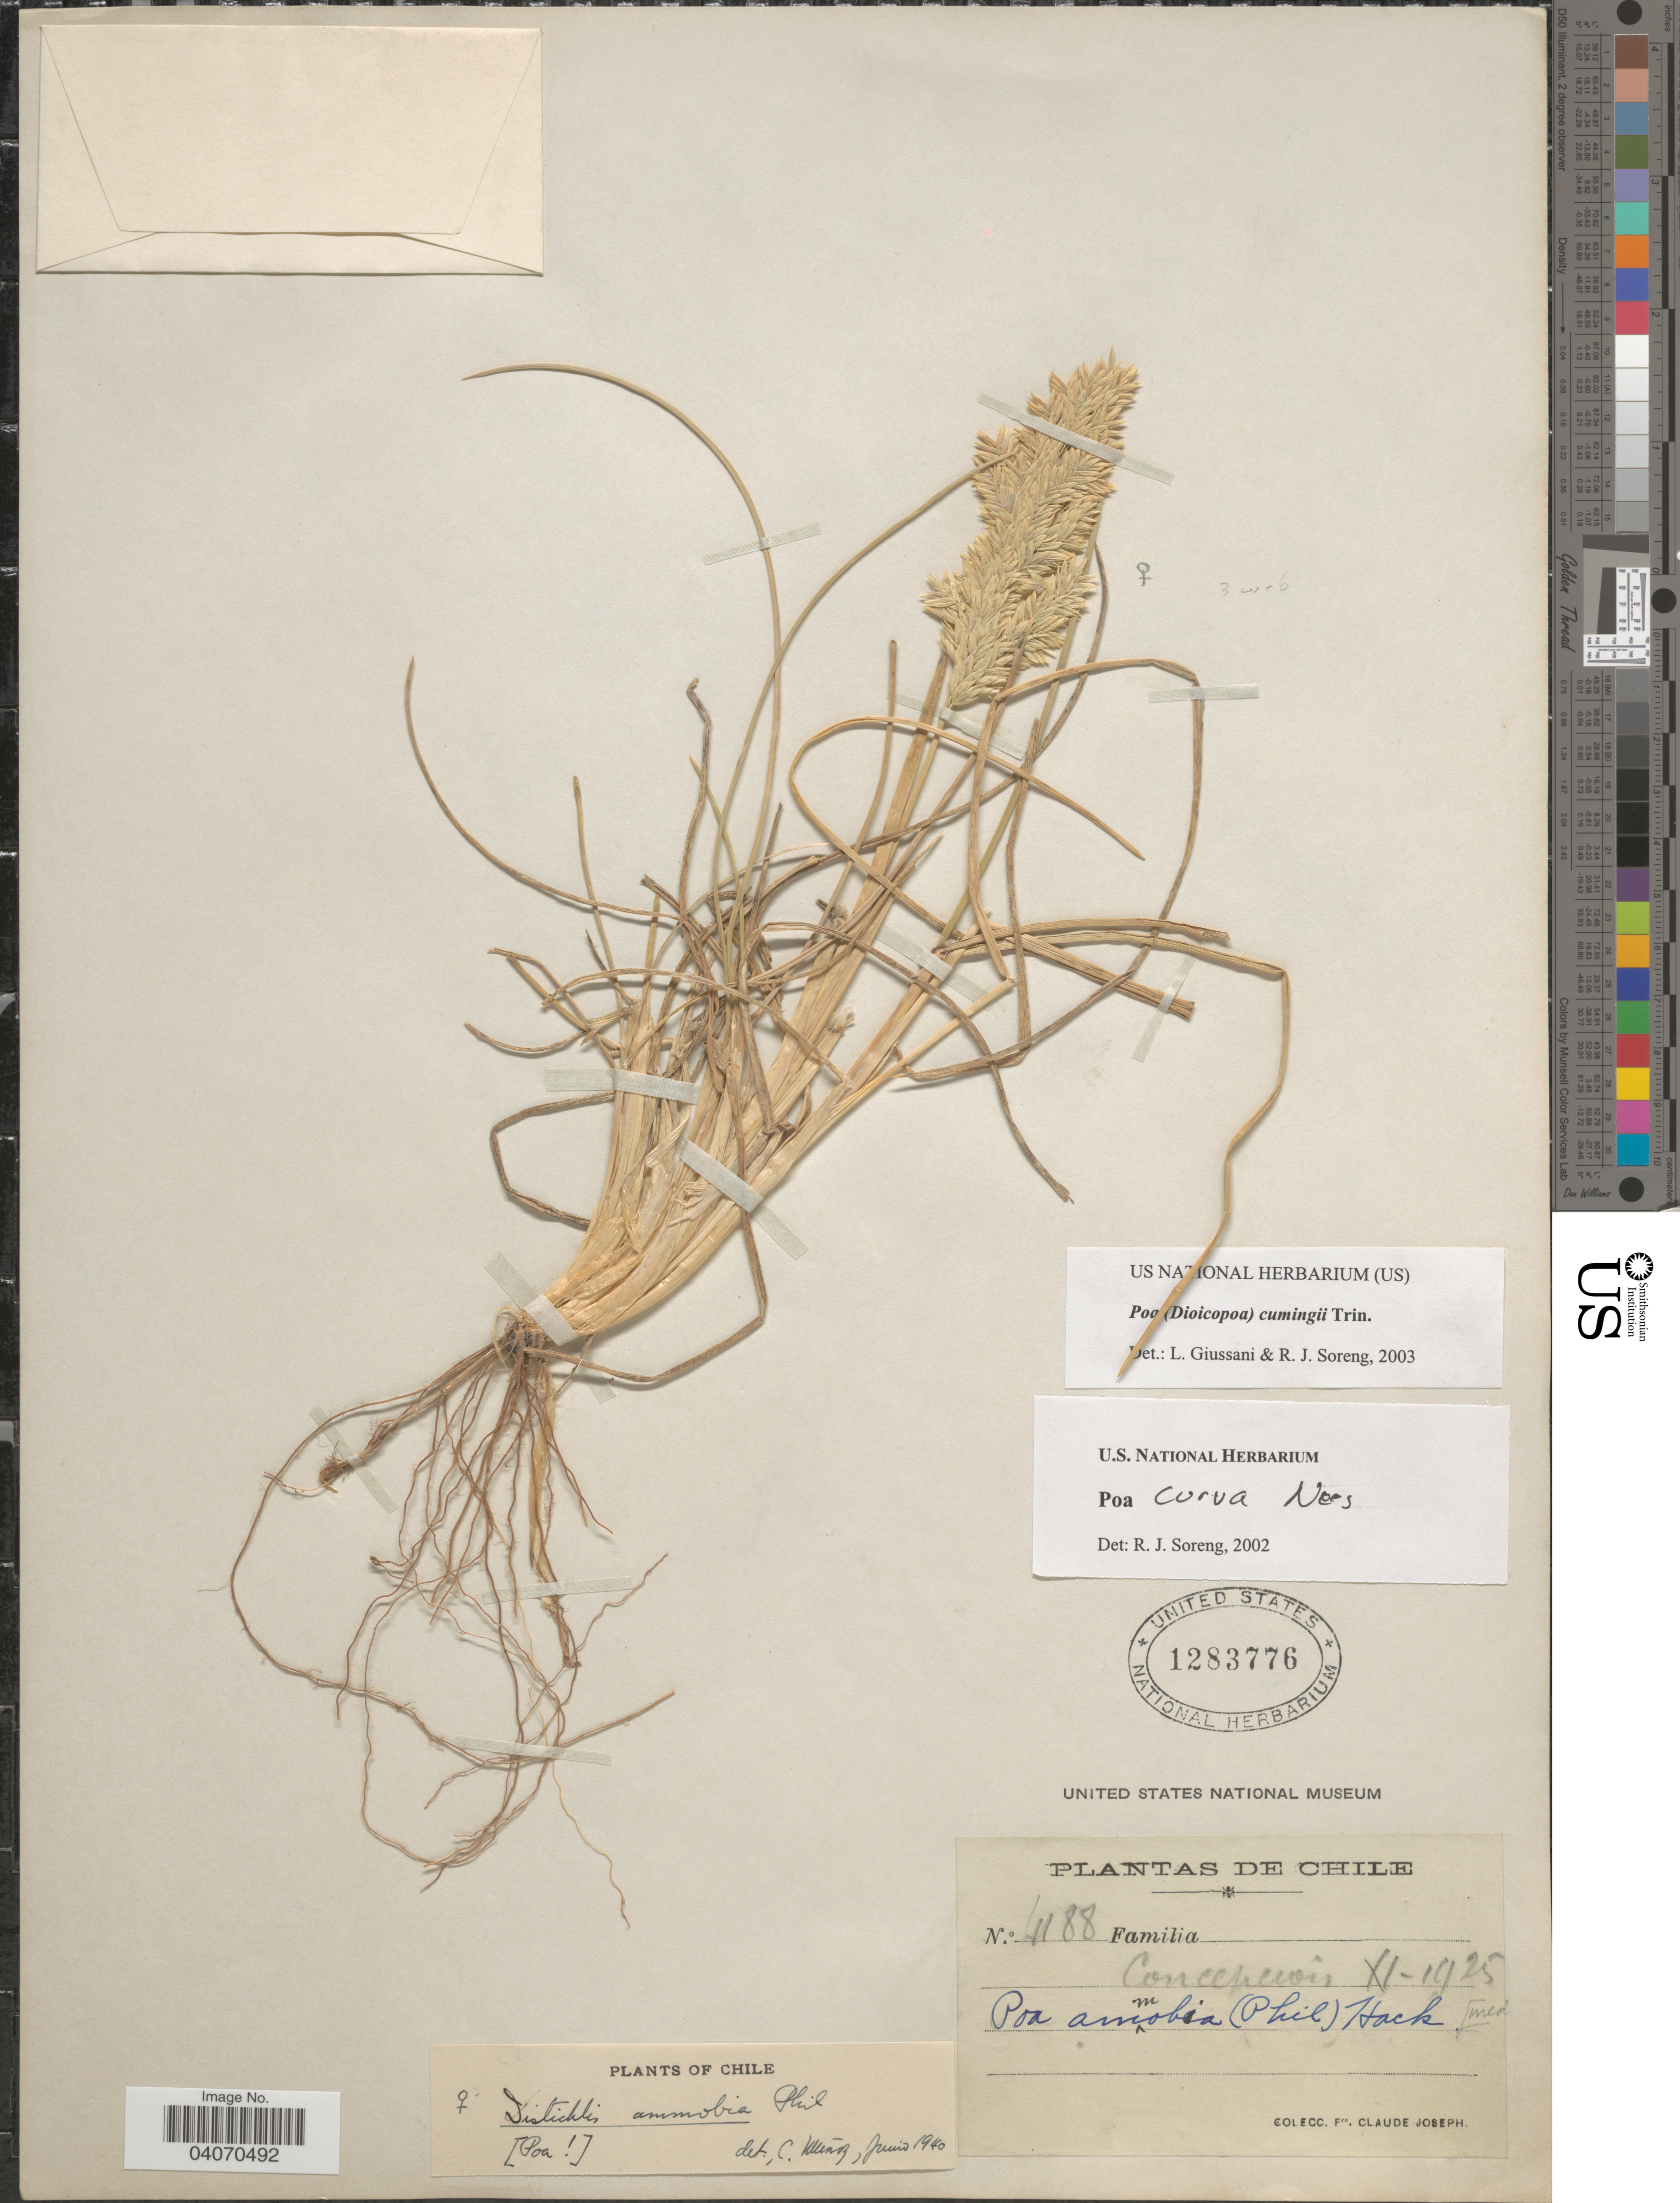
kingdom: Plantae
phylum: Tracheophyta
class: Liliopsida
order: Poales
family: Poaceae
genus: Poa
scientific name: Poa cumingii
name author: Trin.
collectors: Bro. Claude-Joseph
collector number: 4188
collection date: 1925-11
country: Chile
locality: Concepción.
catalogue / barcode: US 1283776